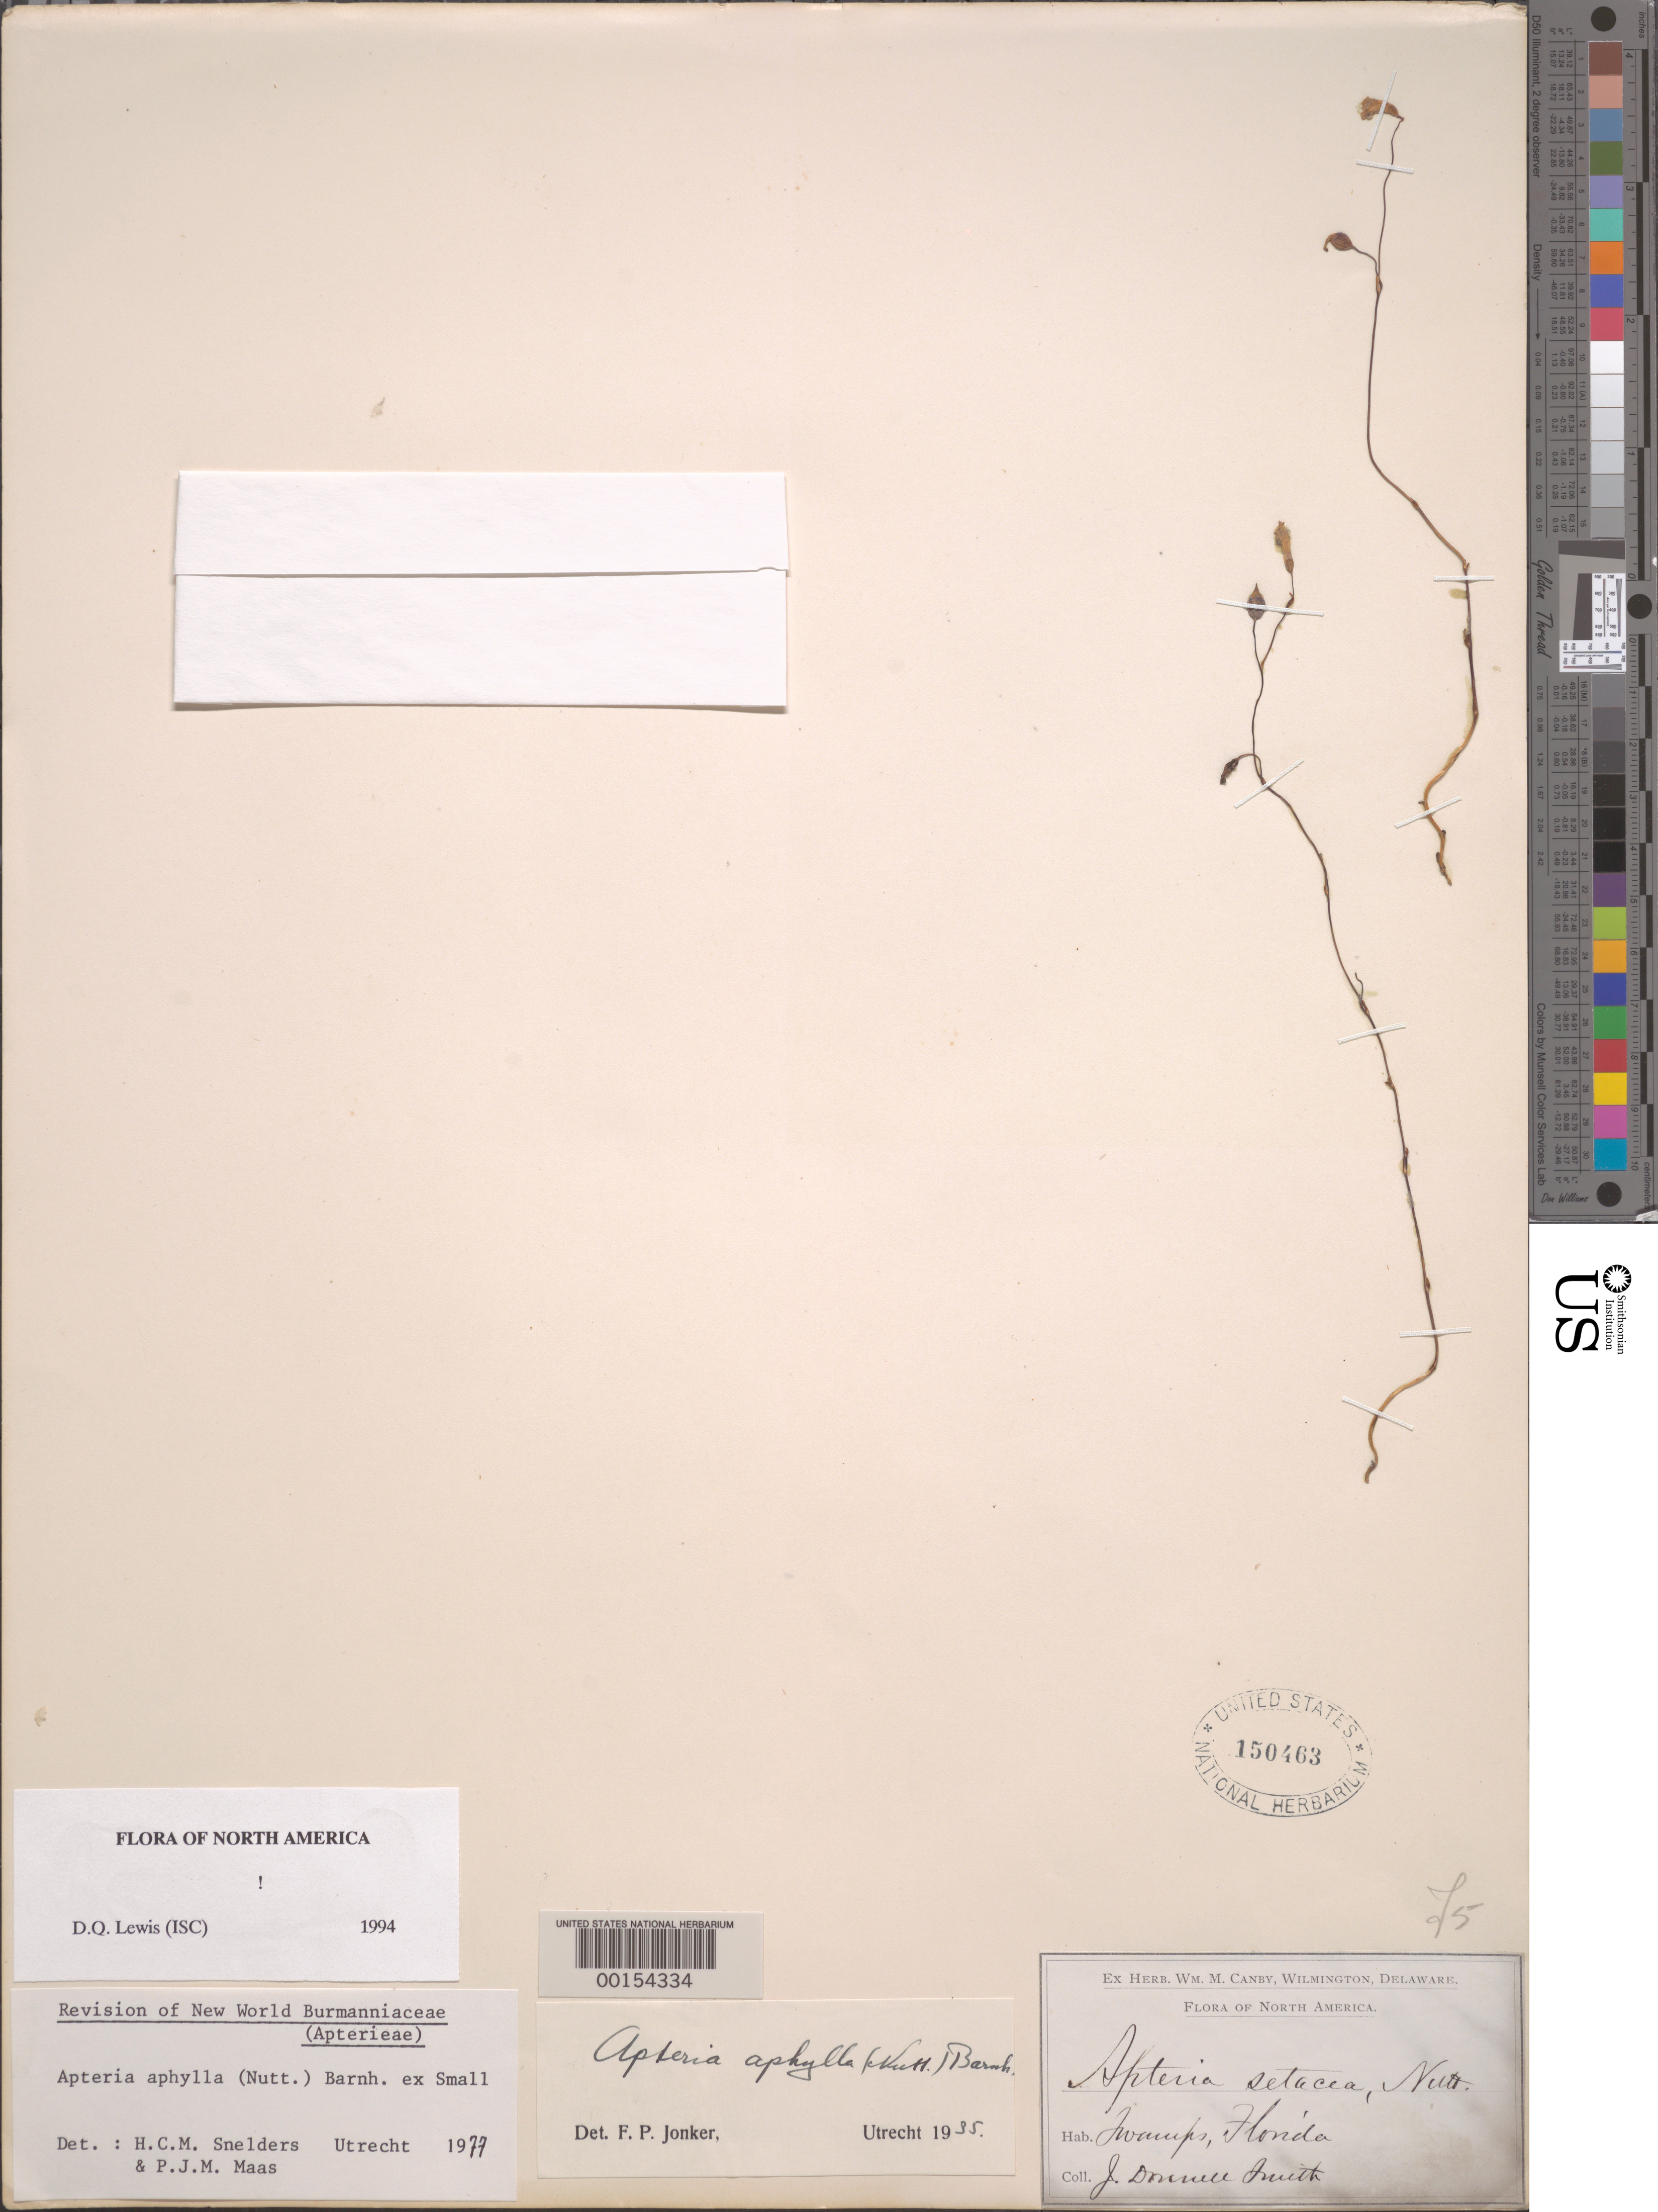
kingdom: Plantae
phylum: Tracheophyta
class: Liliopsida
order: Dioscoreales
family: Burmanniaceae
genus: Apteria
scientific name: Apteria aphylla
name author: (Nutt.) Barnhart ex Small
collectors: J. Donnell Smith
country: United States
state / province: Florida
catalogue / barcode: US 150463